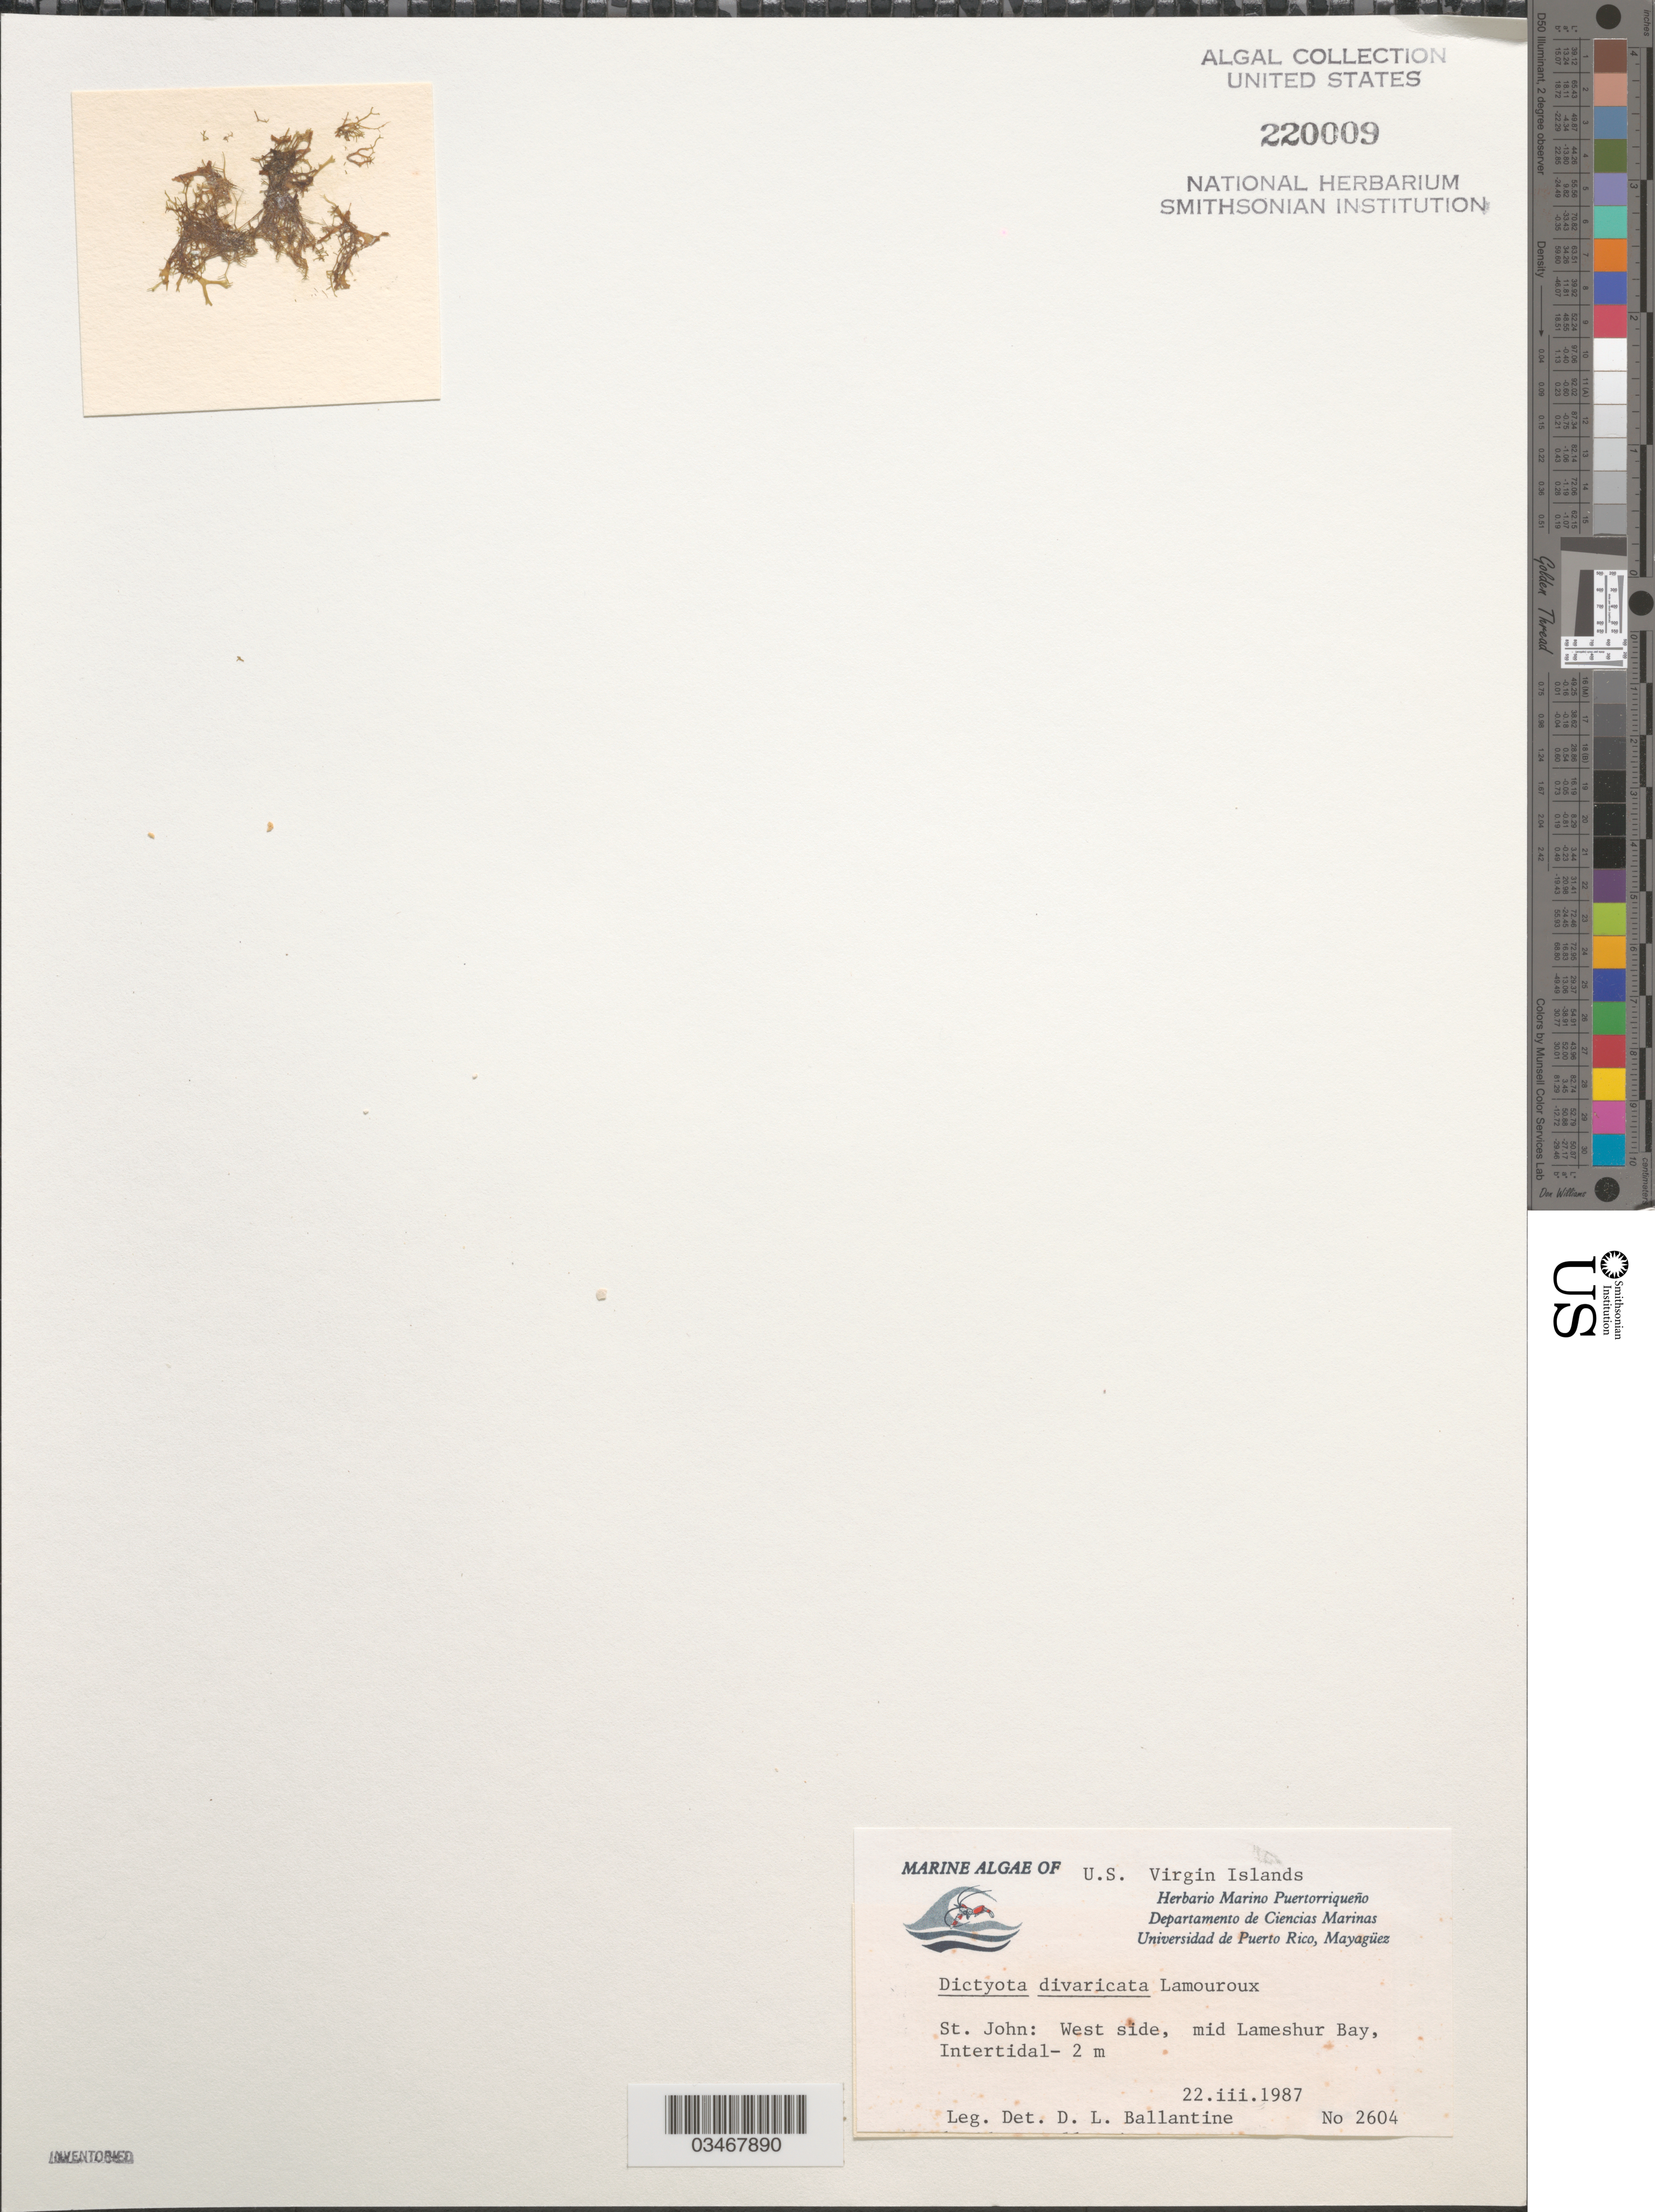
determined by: Ballantine, D. L.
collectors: D.L. Ballantine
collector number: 2604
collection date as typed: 22 Mar 1987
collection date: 1987-03-22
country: U.S. Virgin Islands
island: St. John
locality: West side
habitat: Intertidal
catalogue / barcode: US 220009